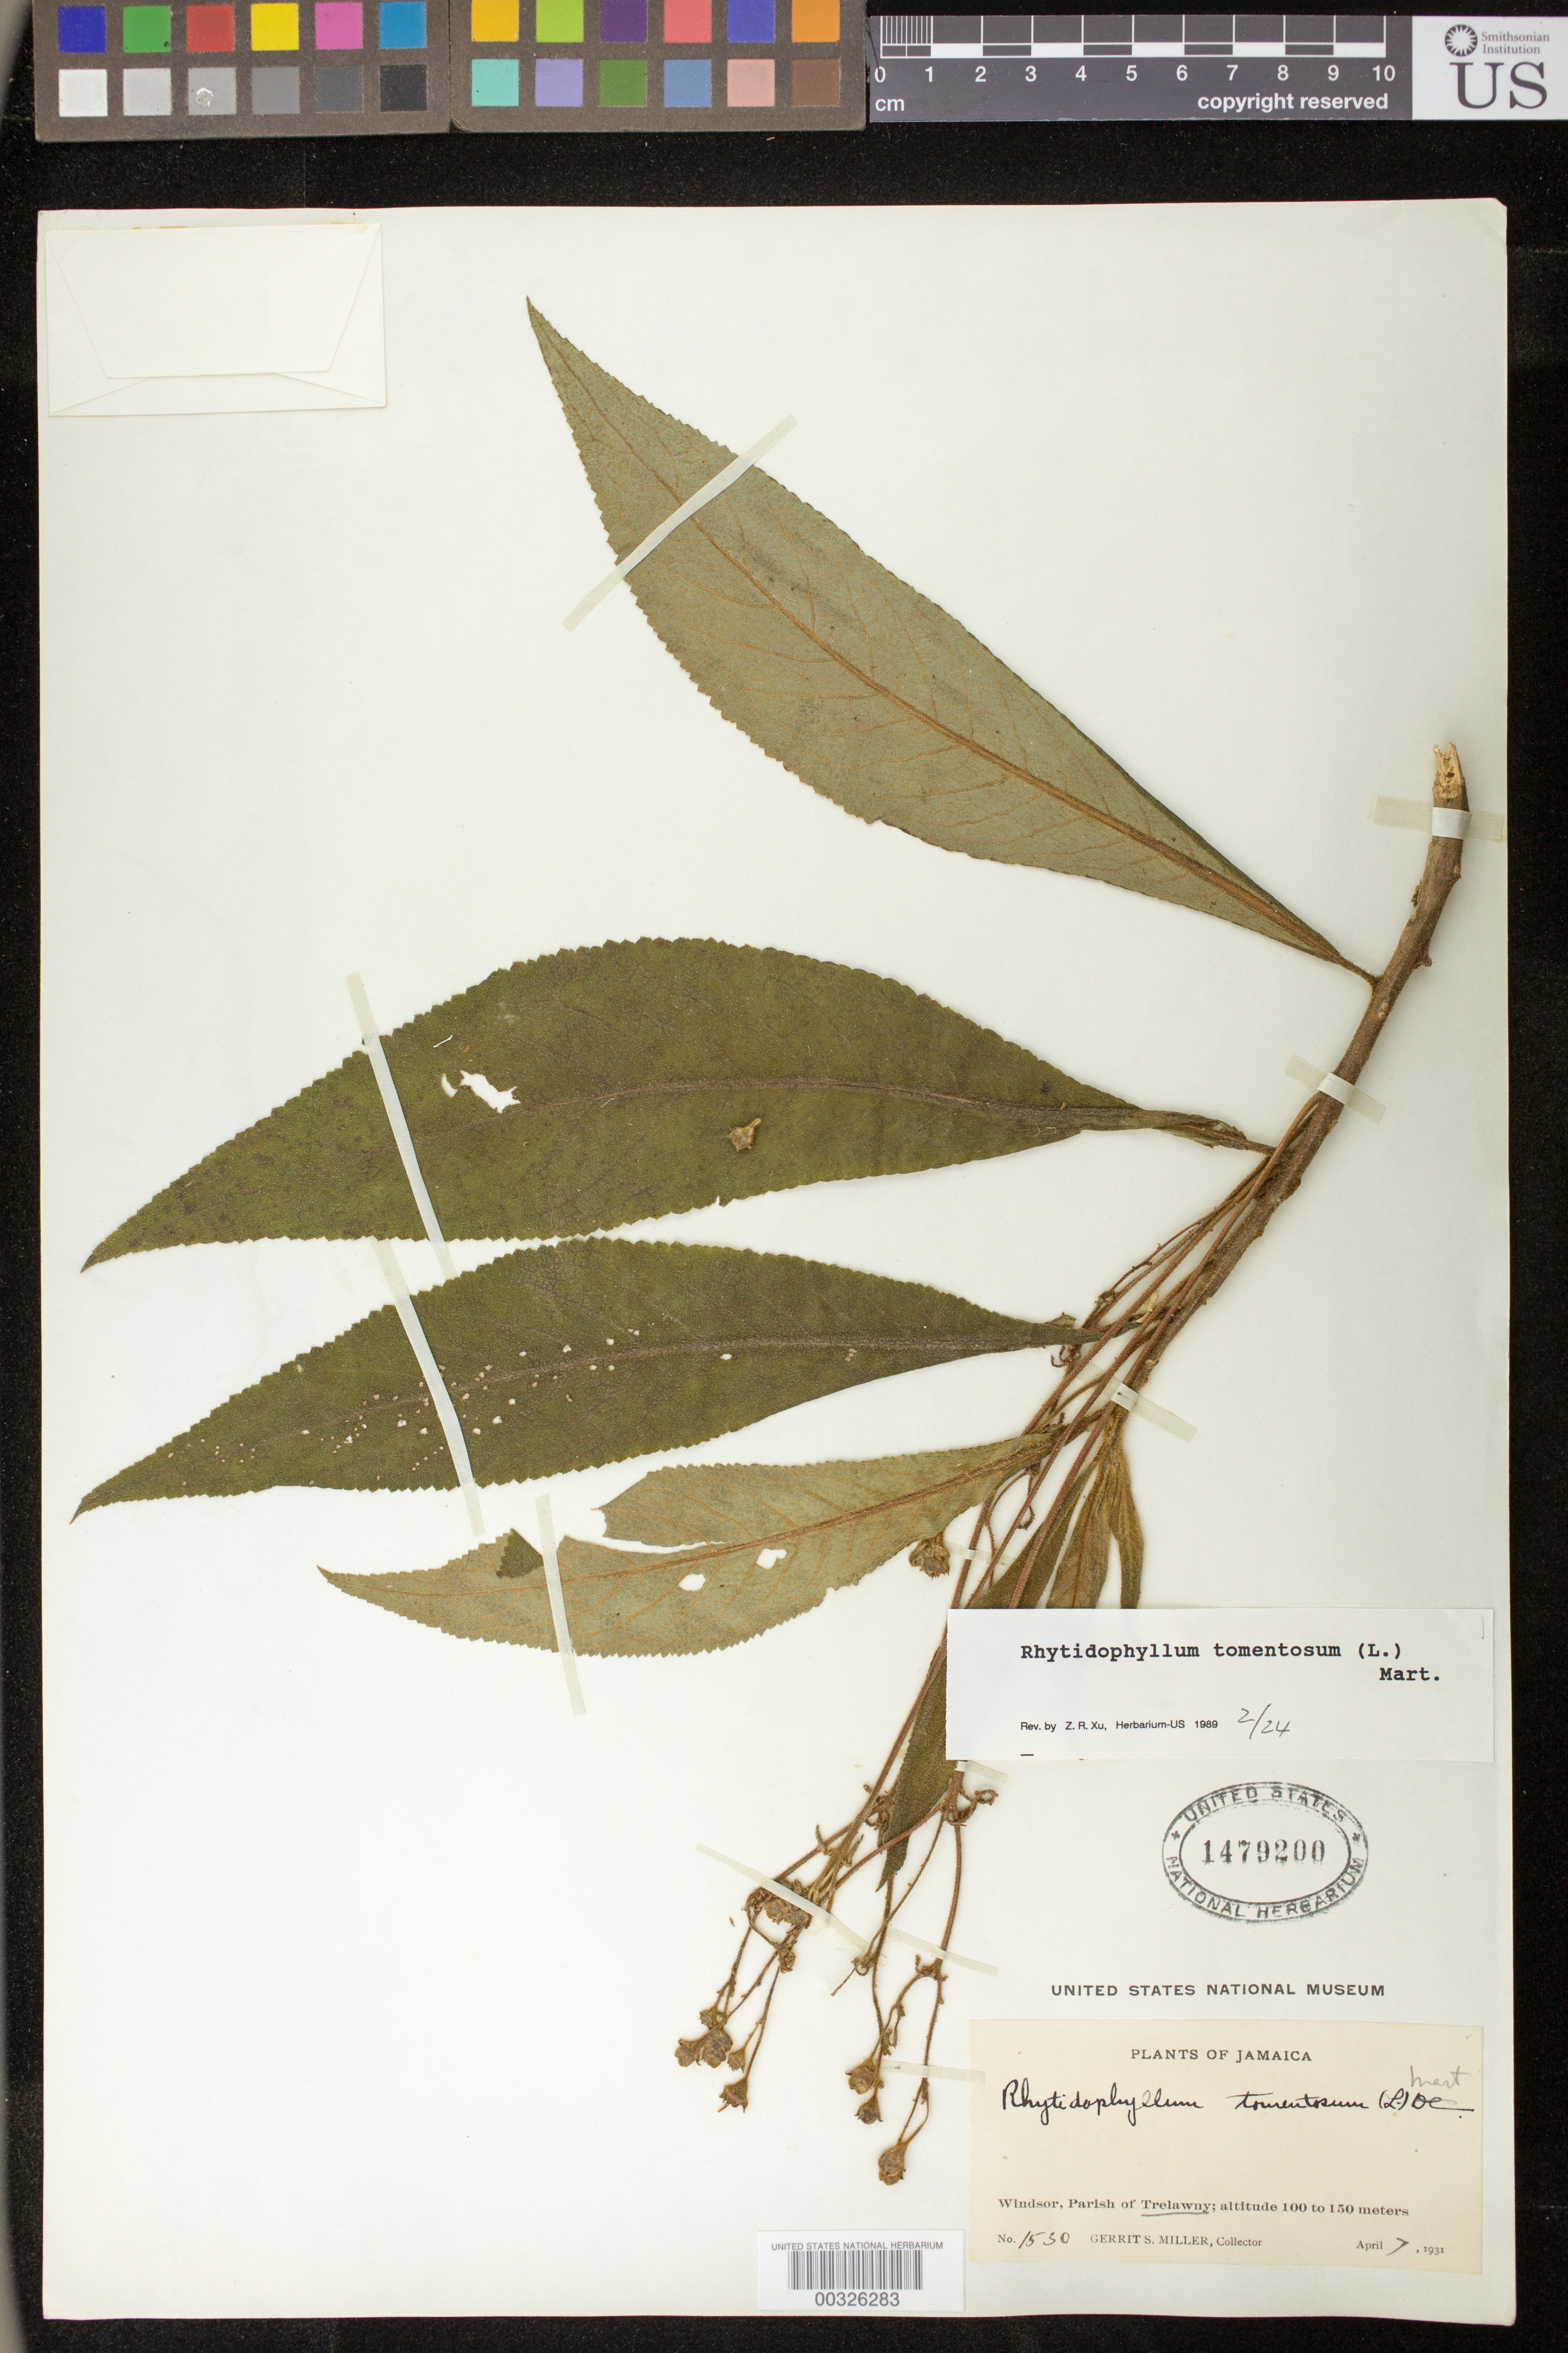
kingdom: Plantae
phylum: Tracheophyta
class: Magnoliopsida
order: Lamiales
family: Gesneriaceae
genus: Rhytidophyllum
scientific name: Rhytidophyllum tomentosum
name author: (L.) Mart.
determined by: Skog, Laurence E.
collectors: G. S. Miller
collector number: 1530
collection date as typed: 07 Apr 1931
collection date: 1931-04-07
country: Jamaica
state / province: Trelawny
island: Jamaica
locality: Windsor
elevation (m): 100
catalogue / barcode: US 1479200